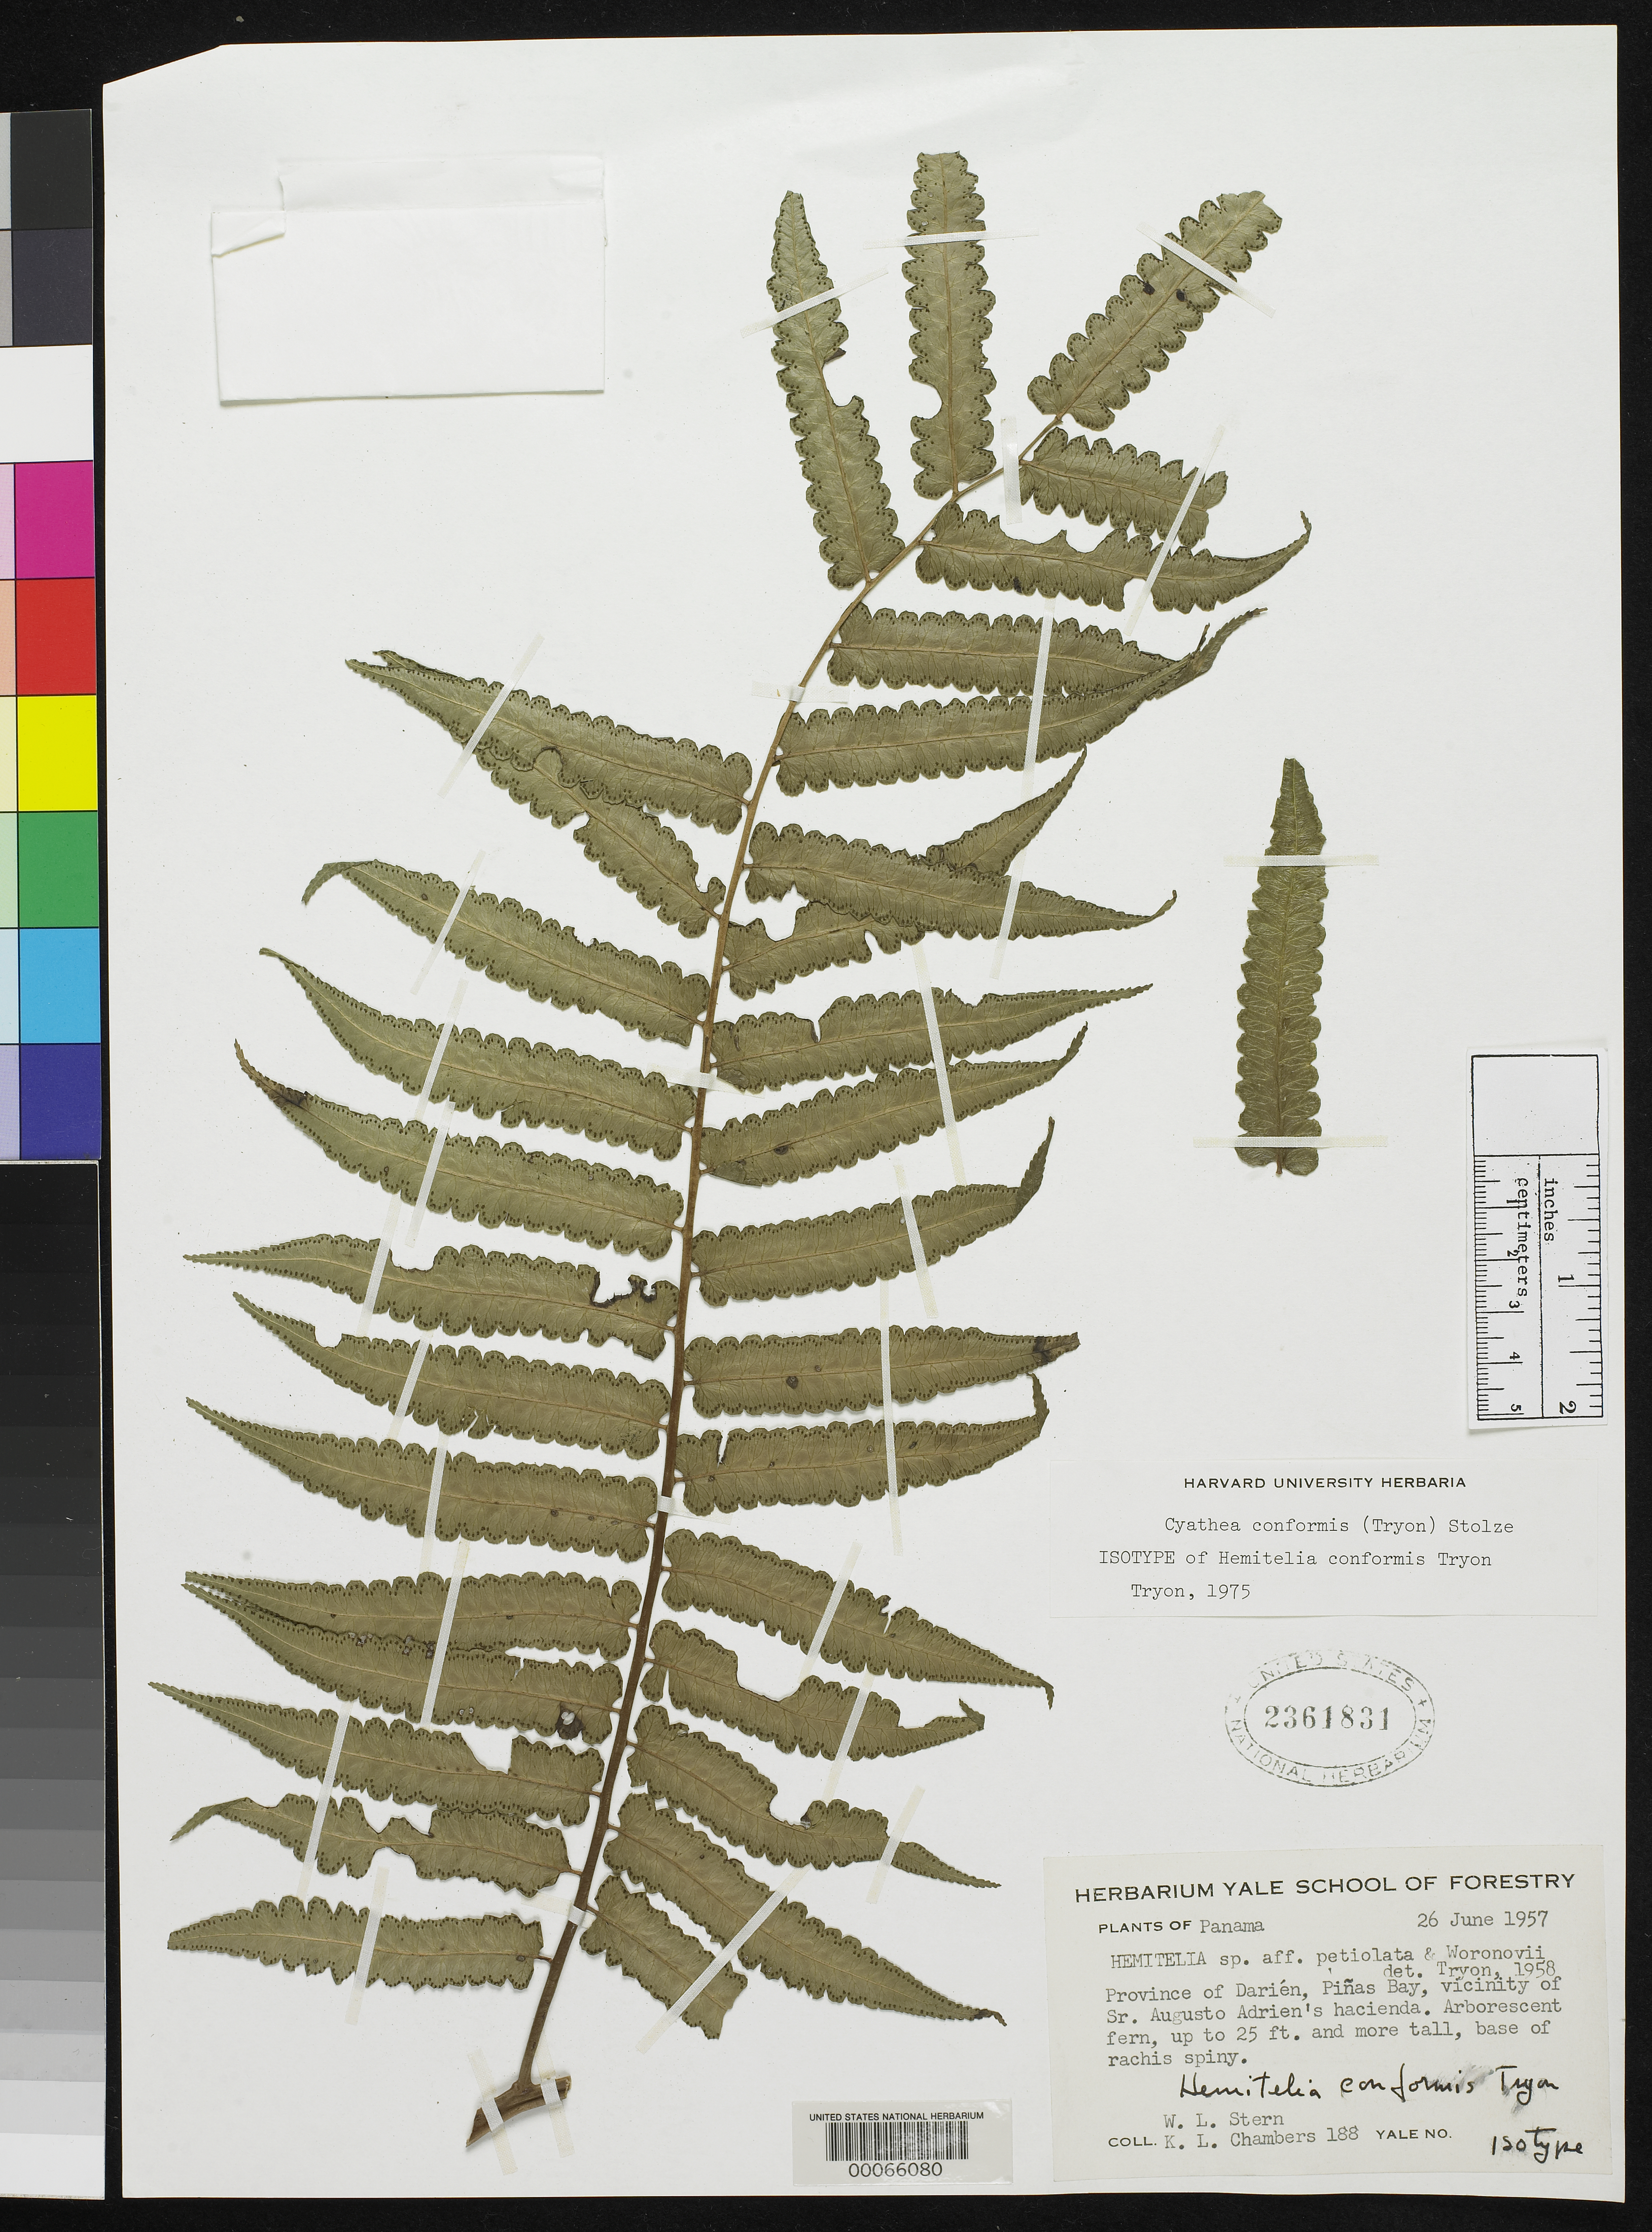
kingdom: Plantae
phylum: Tracheophyta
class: Polypodiopsida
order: Cyatheales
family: Cyatheaceae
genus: Hemitelia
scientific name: Hemitelia conformis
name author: R.M. Tryon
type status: Isotype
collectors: W. L. Stern & K. L. Chambers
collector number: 188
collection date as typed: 26 Jun 1957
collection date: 1957-06-26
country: Panama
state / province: Darién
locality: Pinas Bay.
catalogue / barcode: US 2361831